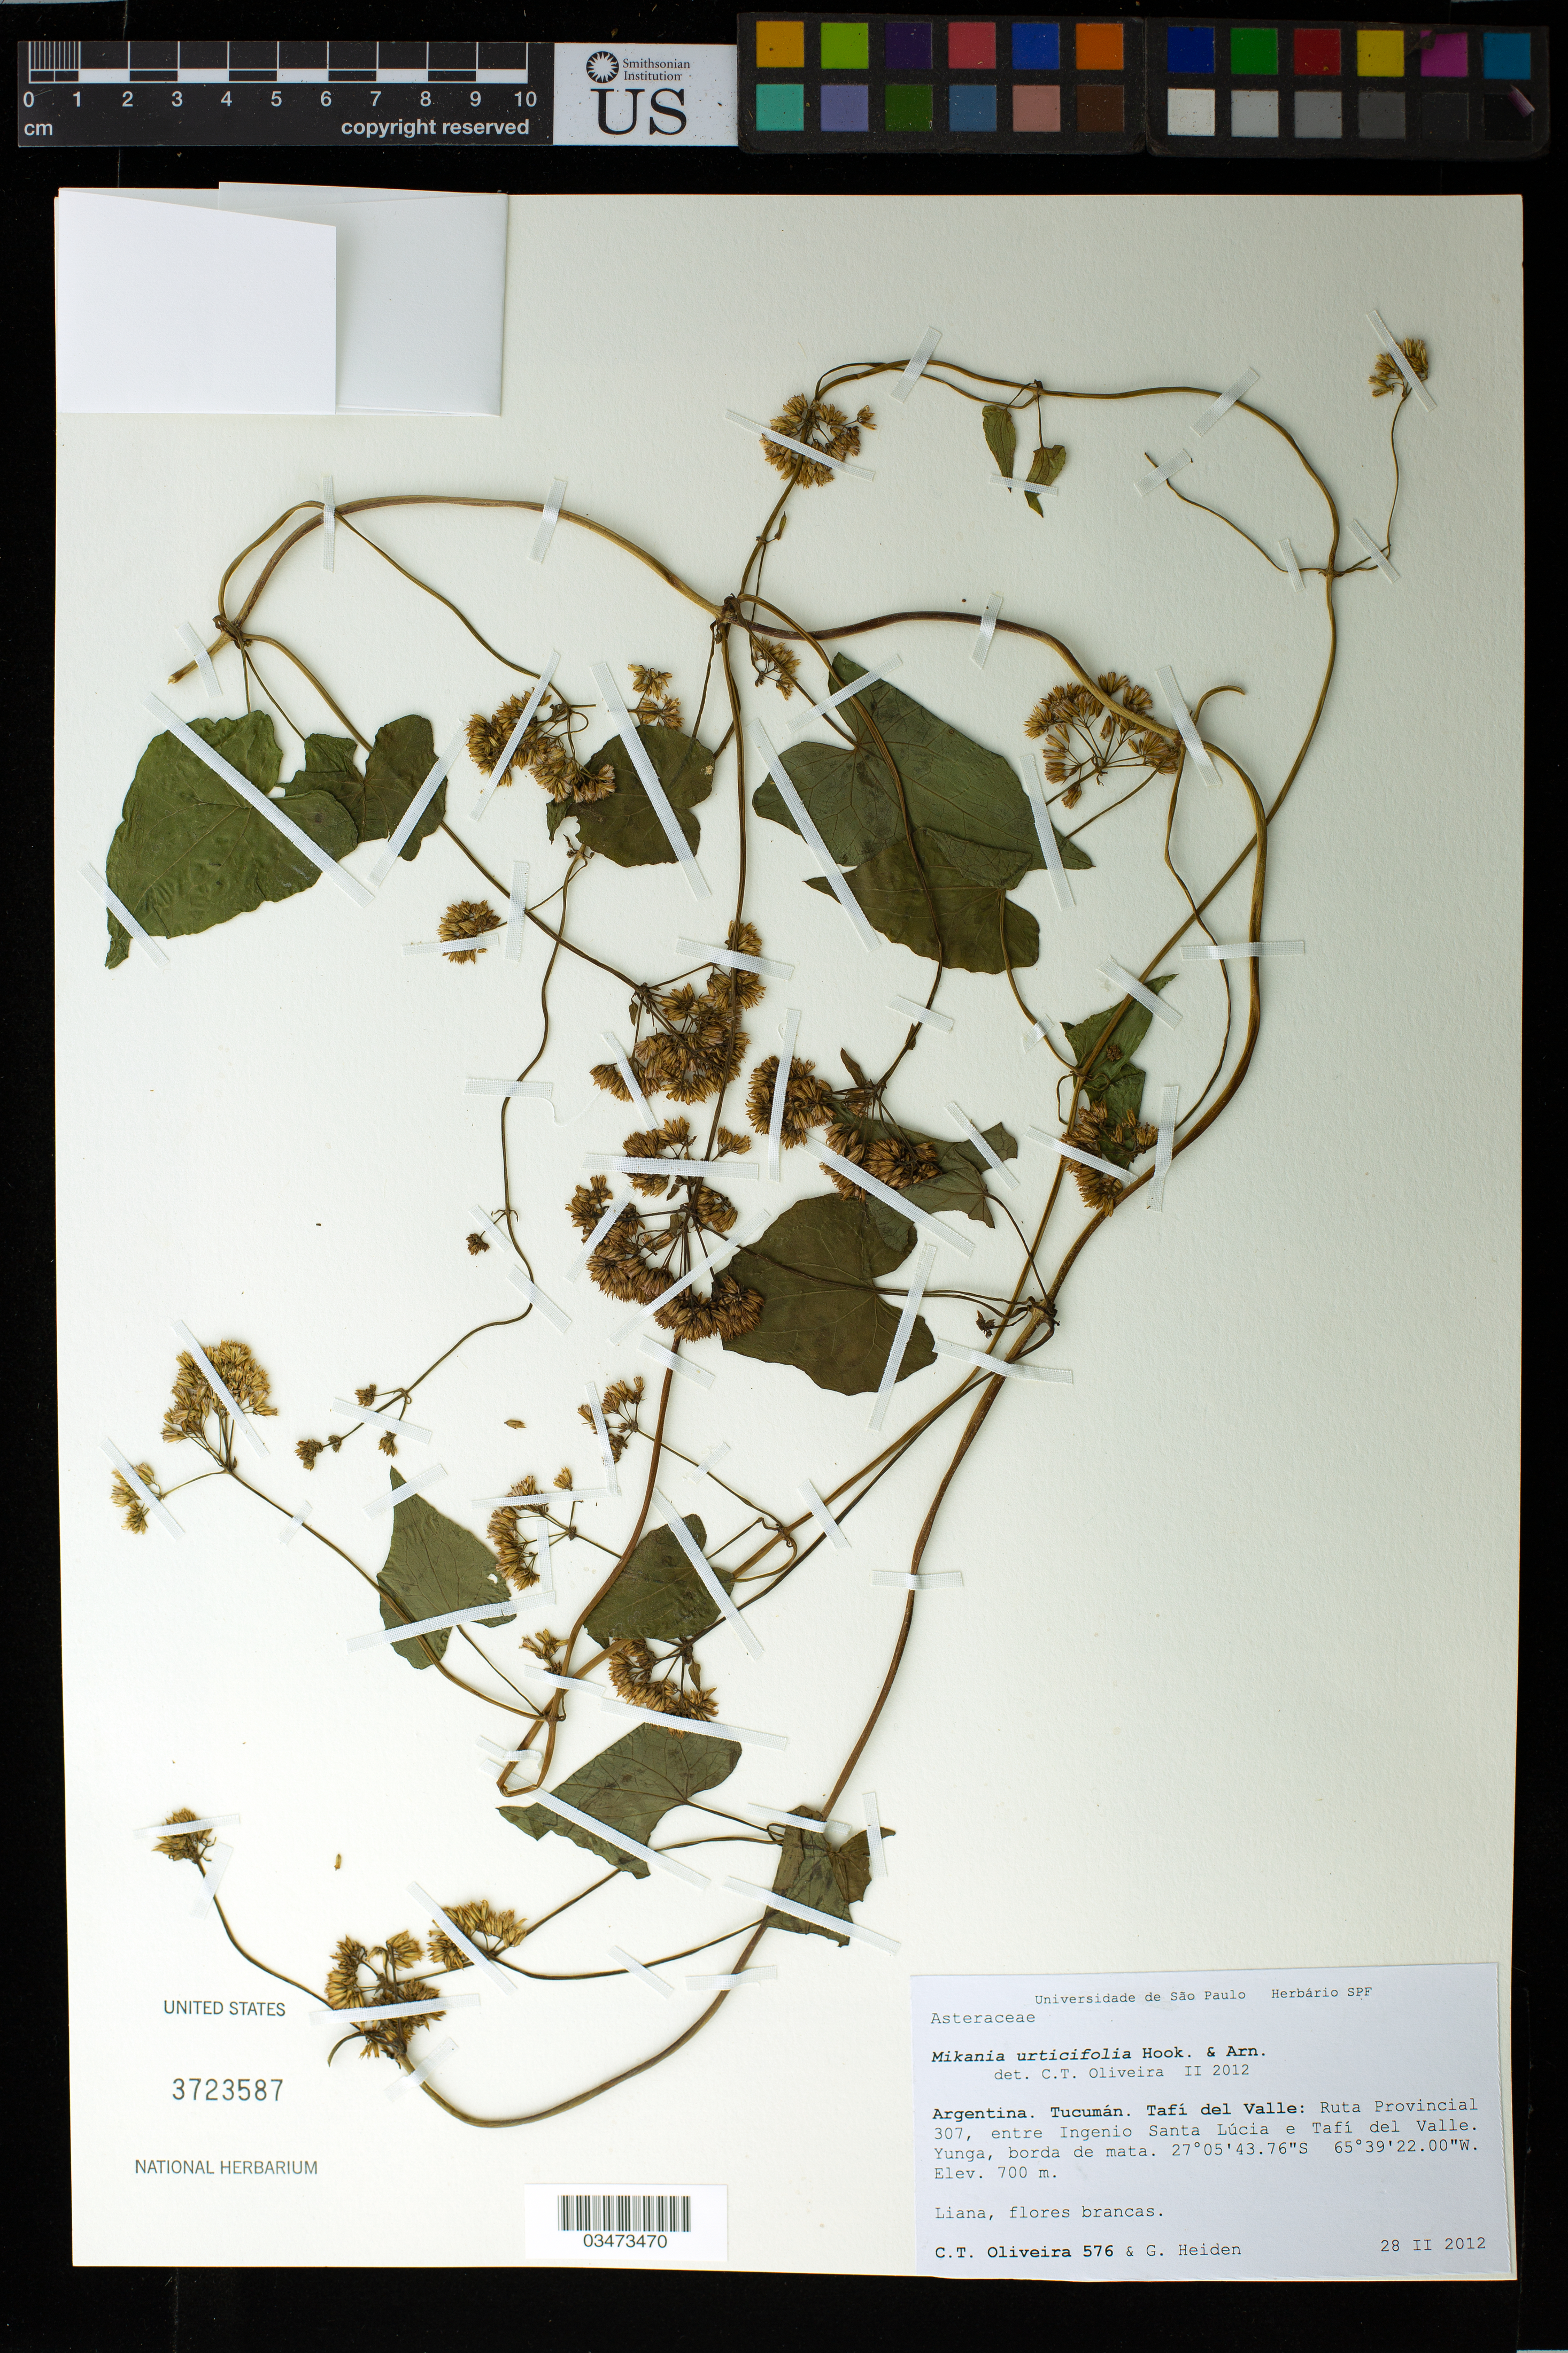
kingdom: Plantae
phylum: Tracheophyta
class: Magnoliopsida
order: Asterales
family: Asteraceae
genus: Mikania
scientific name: Mikania urticifolia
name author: Hook. & Arn.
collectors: C. T. Oliveira & G. Heiden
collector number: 576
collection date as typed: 28 Feb 2012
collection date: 2012-02-28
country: Argentina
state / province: Tucuman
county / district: Tafi del Valle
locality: Ruta Provincial 307, entre Ingenio Santa Lucia e Tafi del Valle. Yunga, borda de mata.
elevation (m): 700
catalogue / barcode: US 3723587